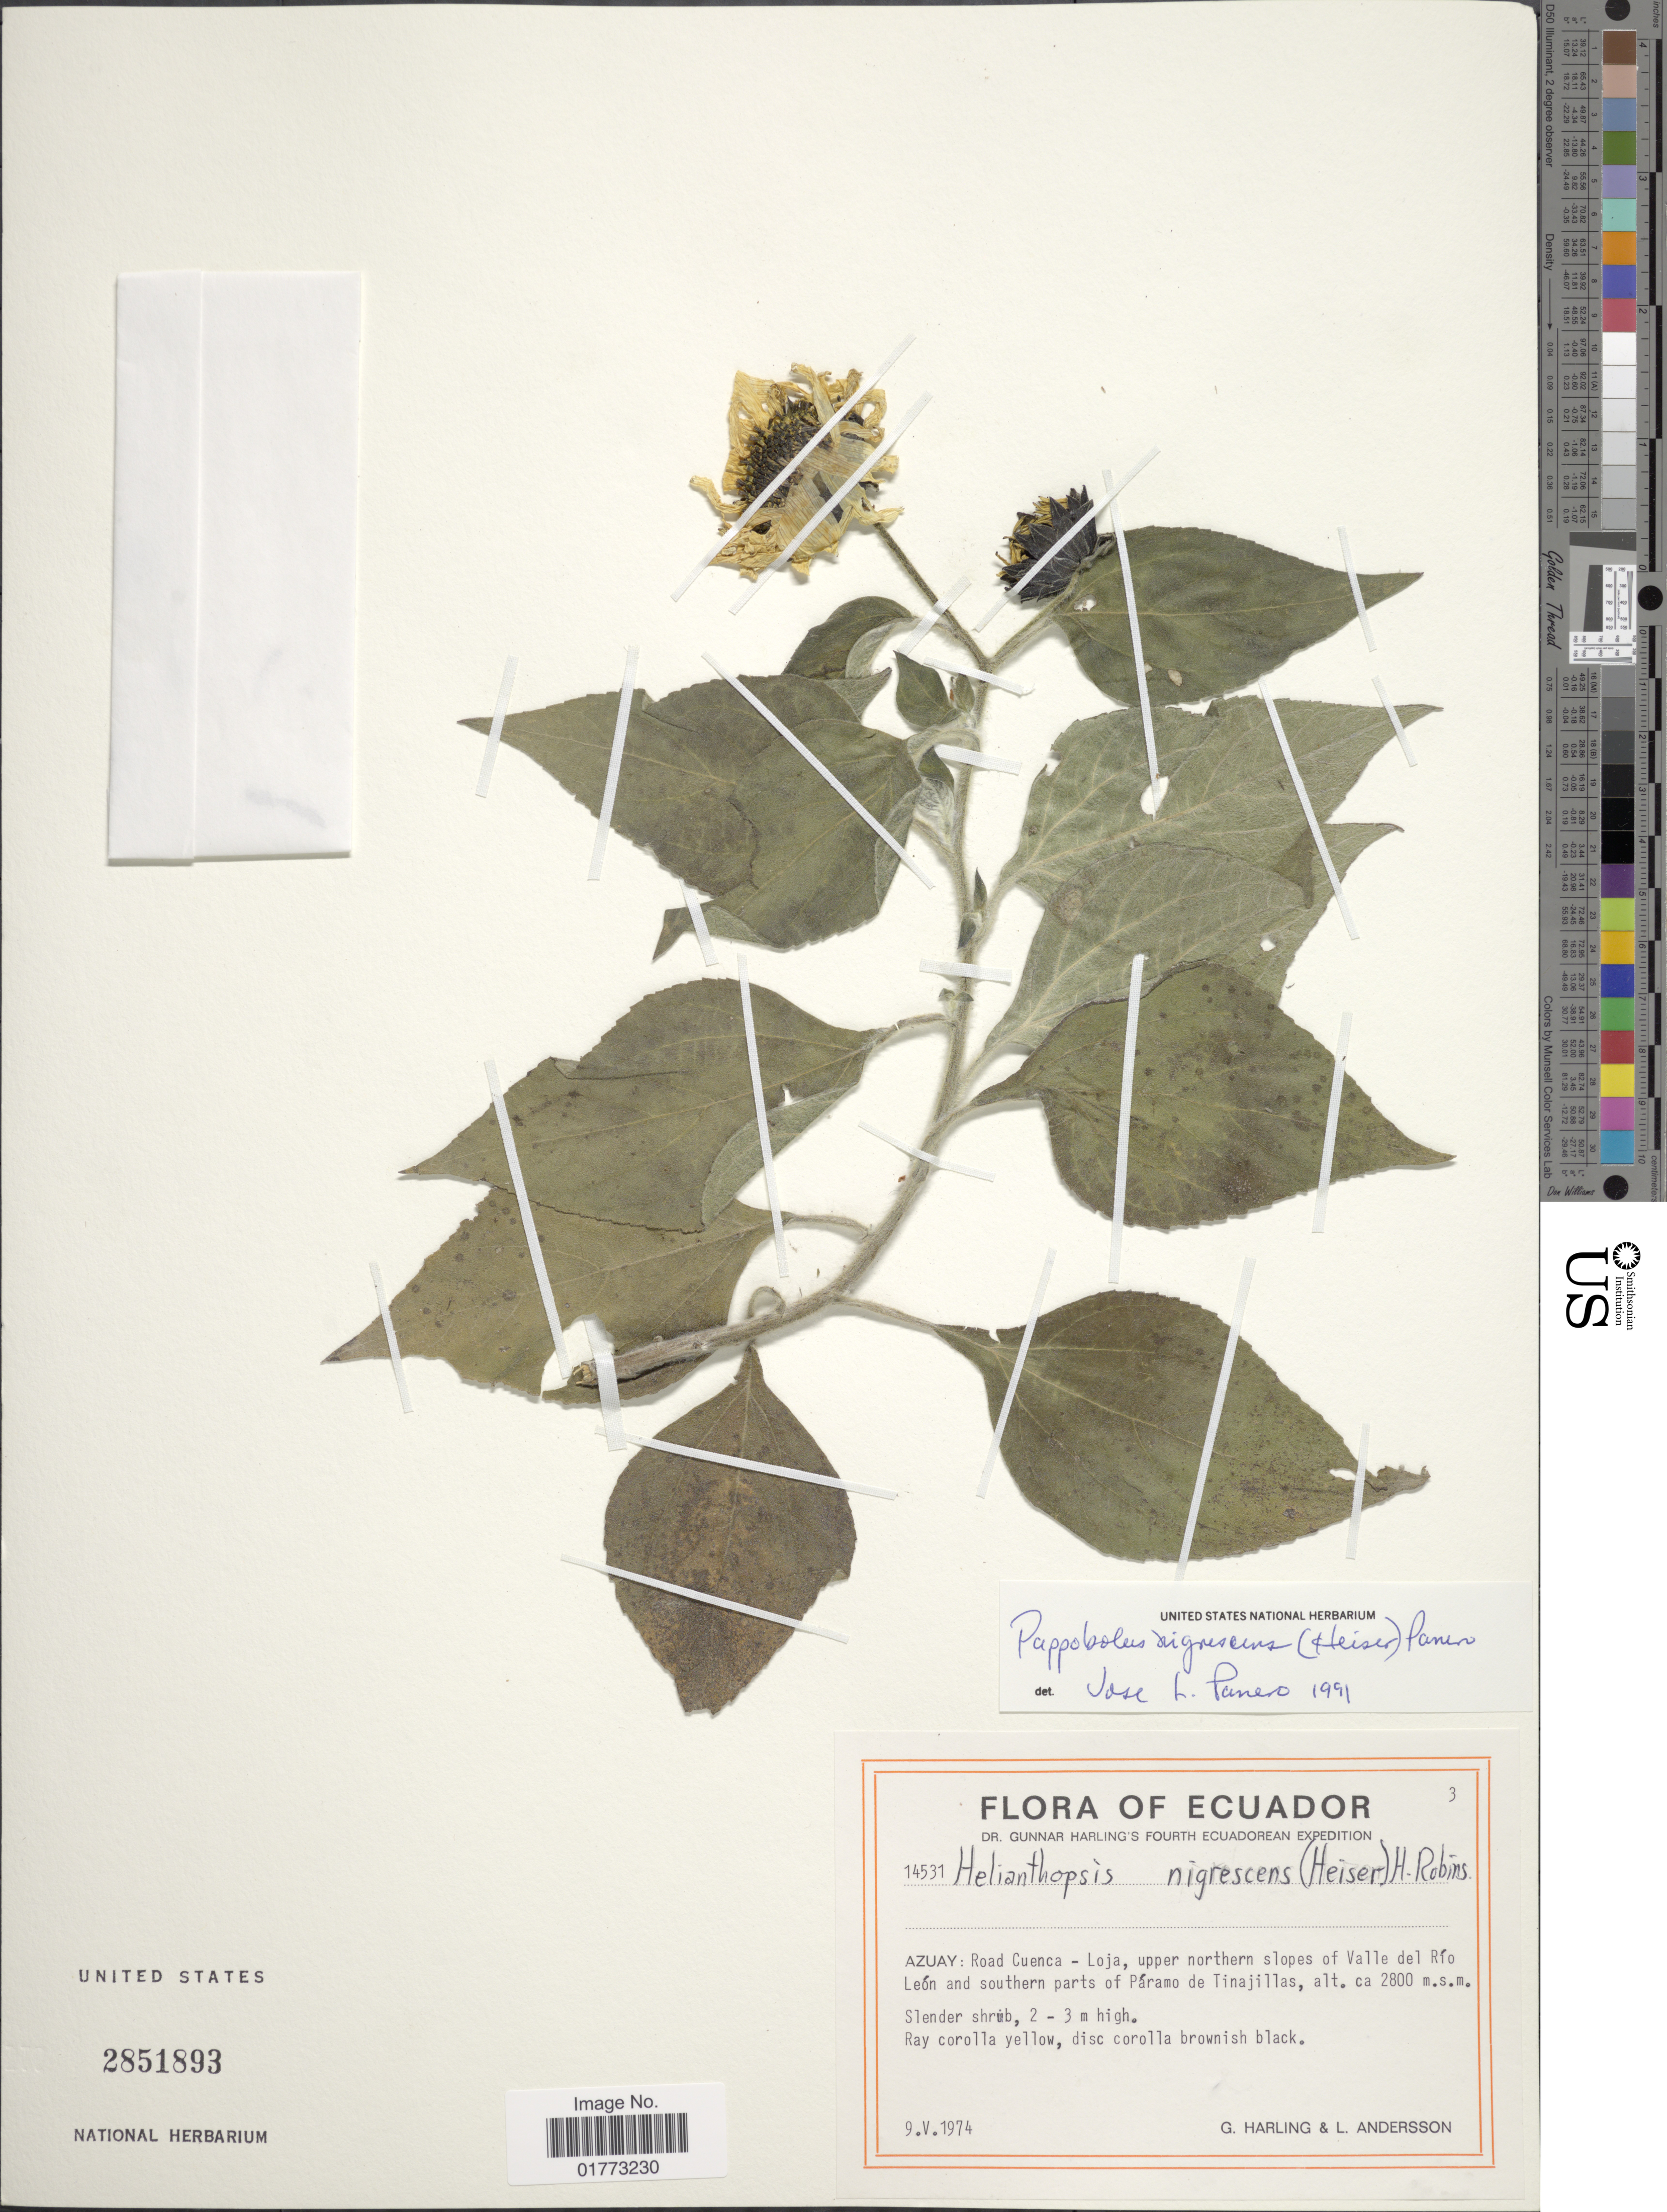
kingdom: Plantae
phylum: Tracheophyta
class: Magnoliopsida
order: Asterales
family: Asteraceae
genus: Pappobolus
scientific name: Pappobolus nigrescens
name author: Heiser & Panero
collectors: G. Harling & L. Andersson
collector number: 14531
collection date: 1974-05-09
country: Ecuador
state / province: Azuay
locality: Road Cuenca, Loja, upper northern slopes of Valle del Rio Leon and southern parts of Paramo de Tinajillas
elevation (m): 2800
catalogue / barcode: US 2851893